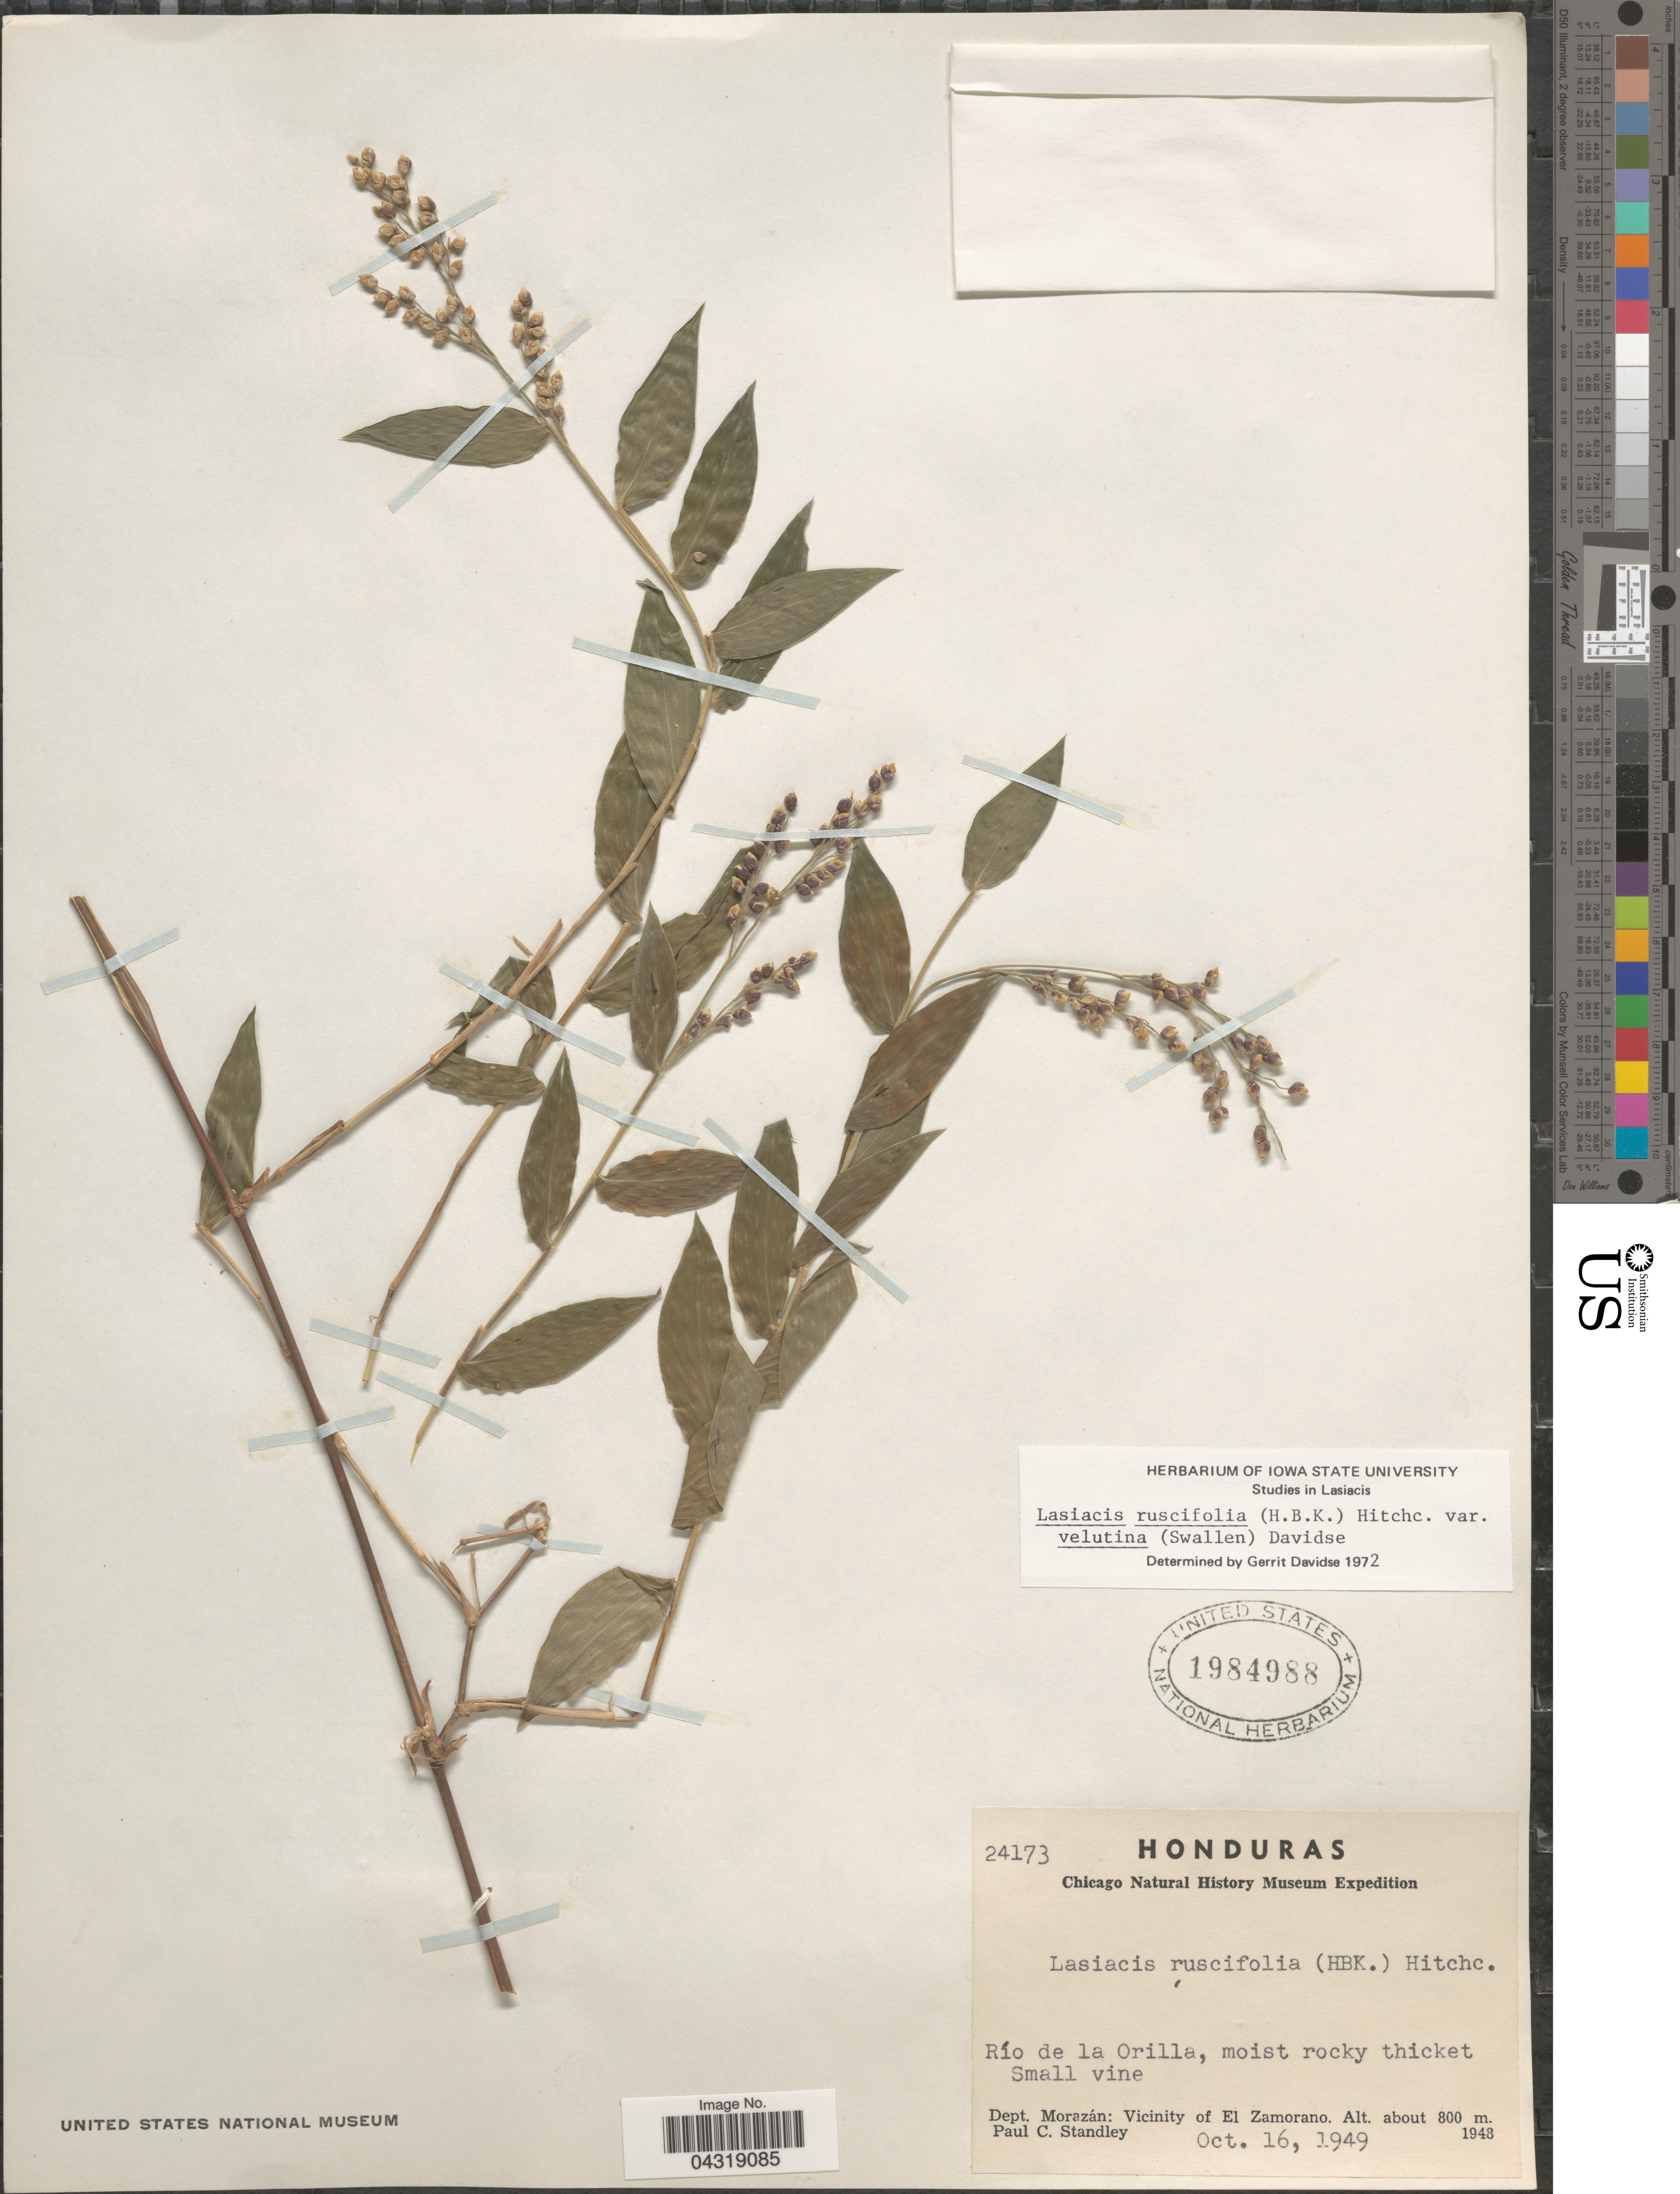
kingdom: Plantae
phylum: Tracheophyta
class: Liliopsida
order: Poales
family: Poaceae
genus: Lasiacis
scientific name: Lasiacis ruscifolia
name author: (Kunth) Hitchc.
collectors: P. C. Standley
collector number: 24173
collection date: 1949-10-16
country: Honduras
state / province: Fco. Morazán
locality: Chicago Natural History Museum Expedition. Río de la Orilla. Dept. Morazán: Vicinity of El Zamorano.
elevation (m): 800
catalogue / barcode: US 1984988